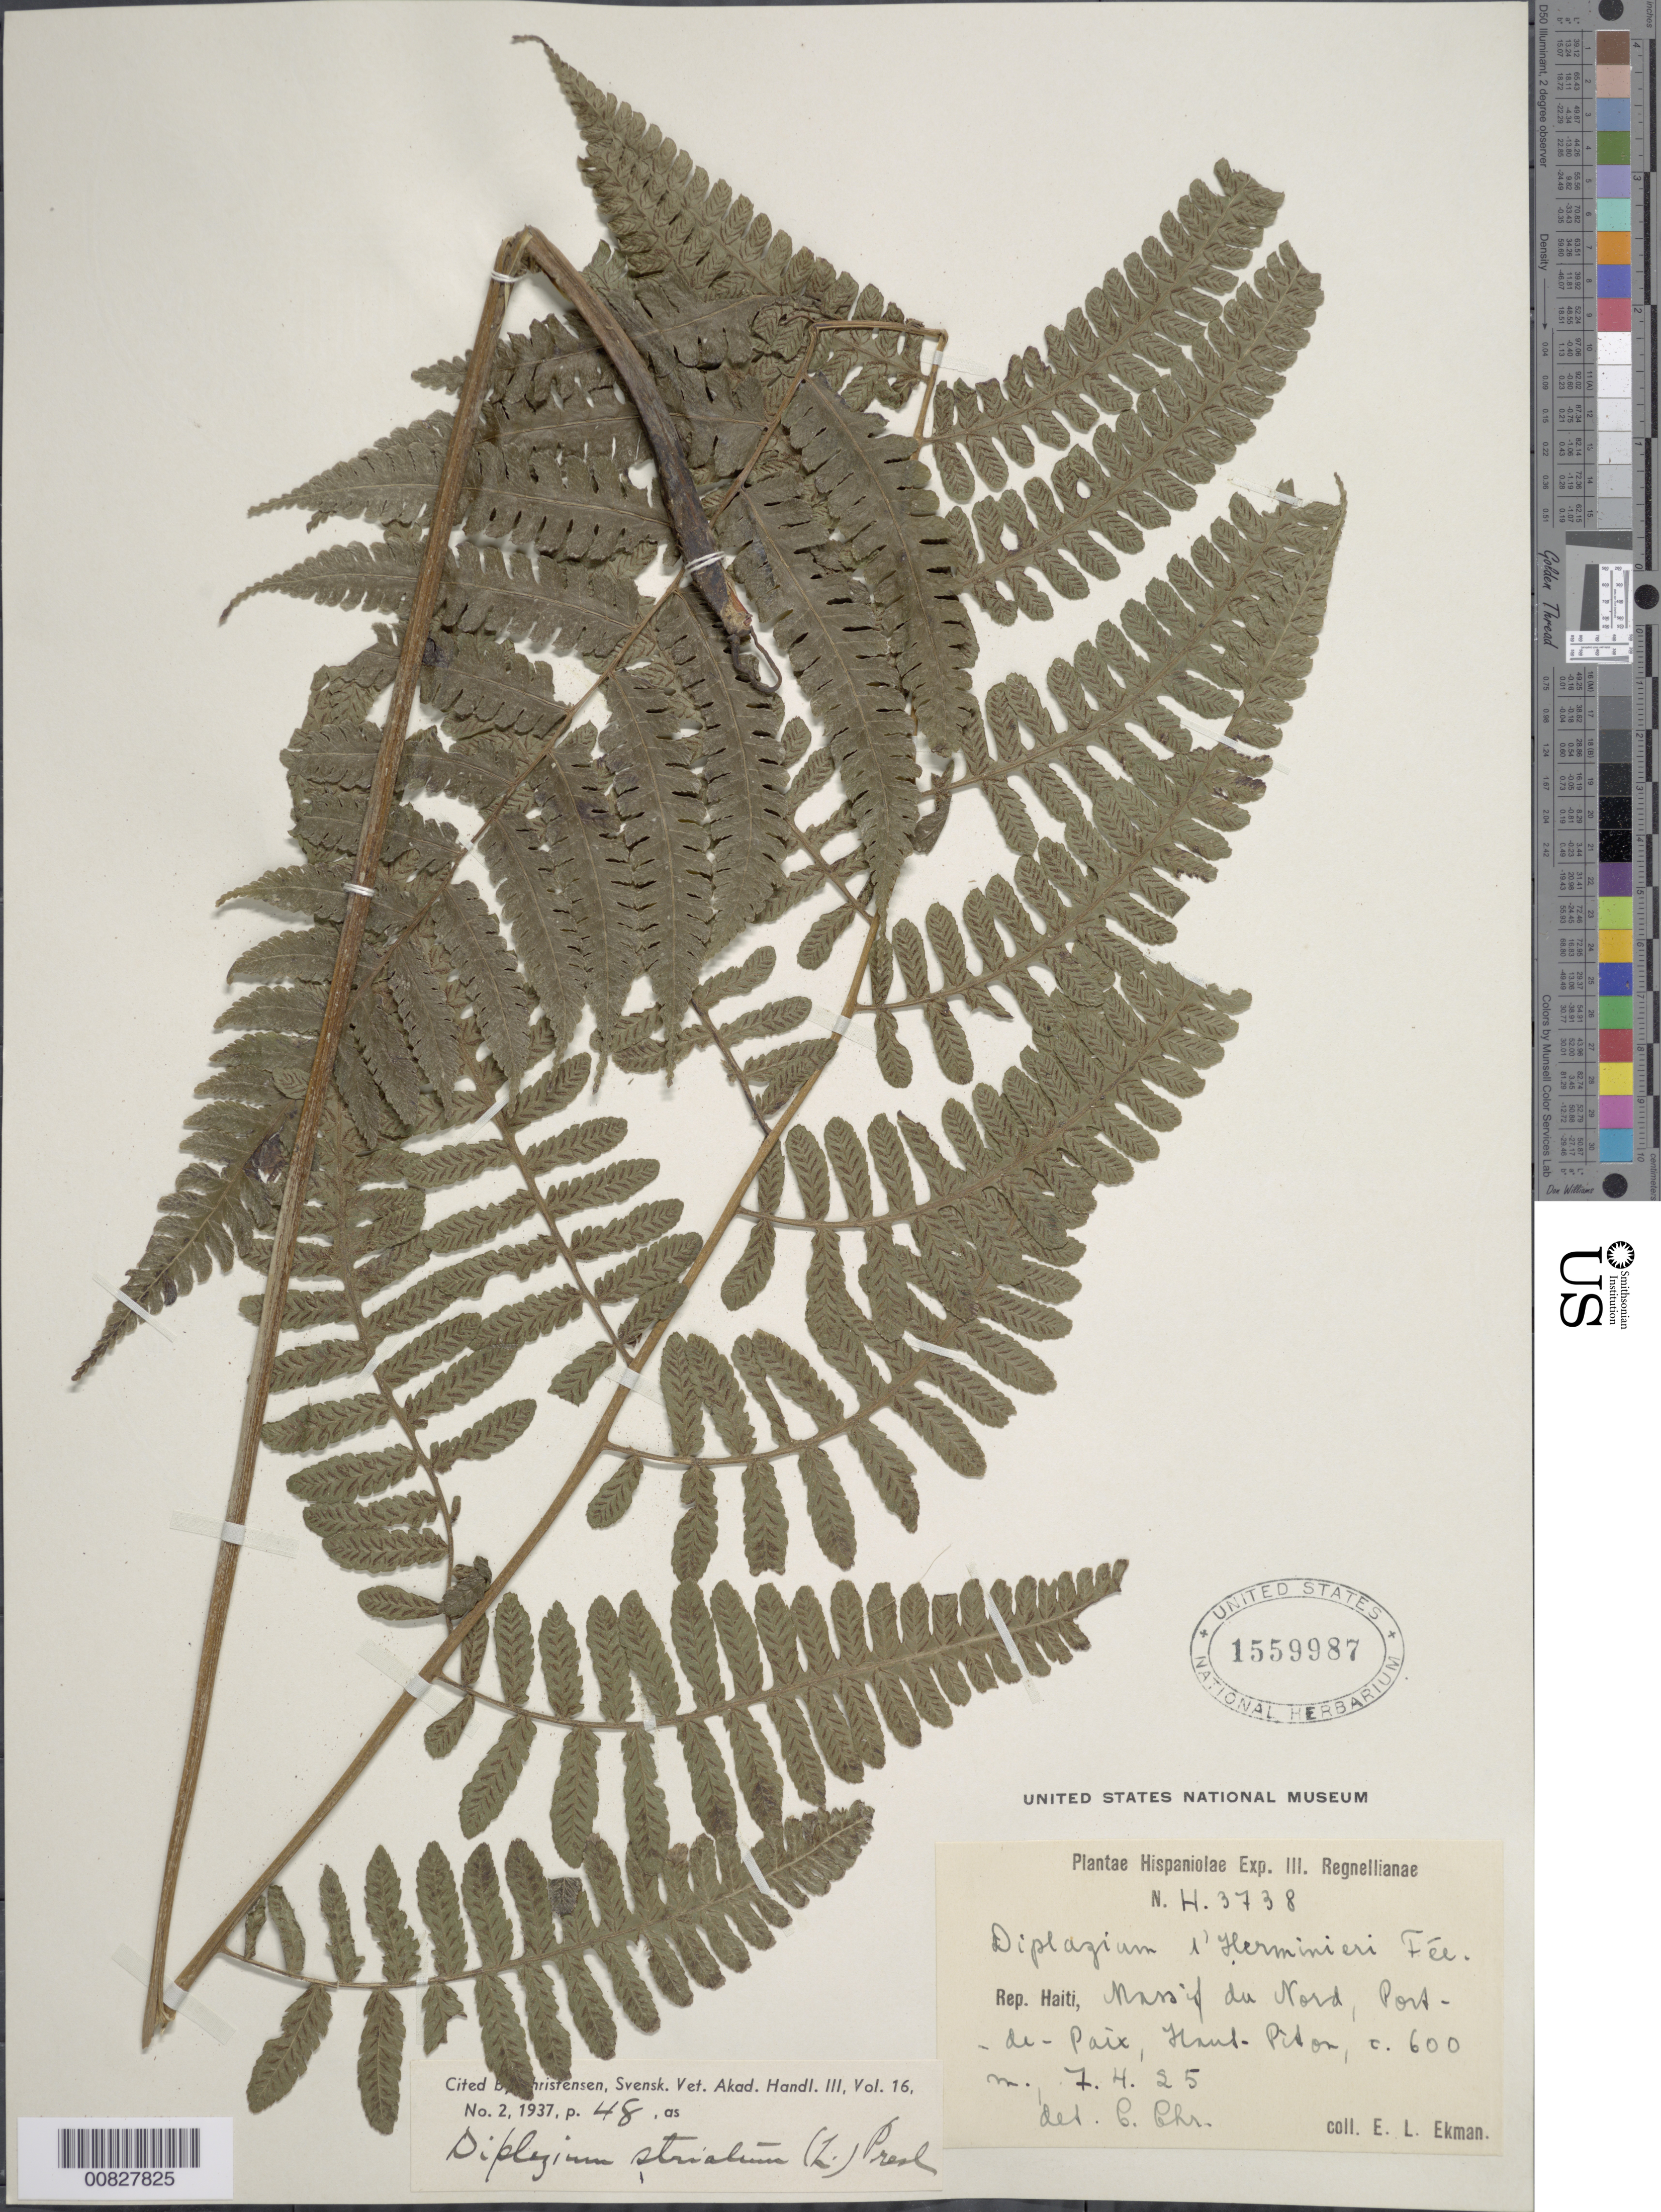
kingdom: Plantae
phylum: Tracheophyta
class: Polypodiopsida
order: Polypodiales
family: Athyriaceae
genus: Diplazium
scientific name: Diplazium striatum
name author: (L.) C. Presl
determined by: Christensen, C. F. A.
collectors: E. L. Ekman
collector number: H 3738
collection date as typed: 07 Apr 1925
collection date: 1925-04-07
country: Haiti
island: Hispaniola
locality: Massif du Nord, Port de Paix, Haut Piton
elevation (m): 600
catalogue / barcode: US 1559987